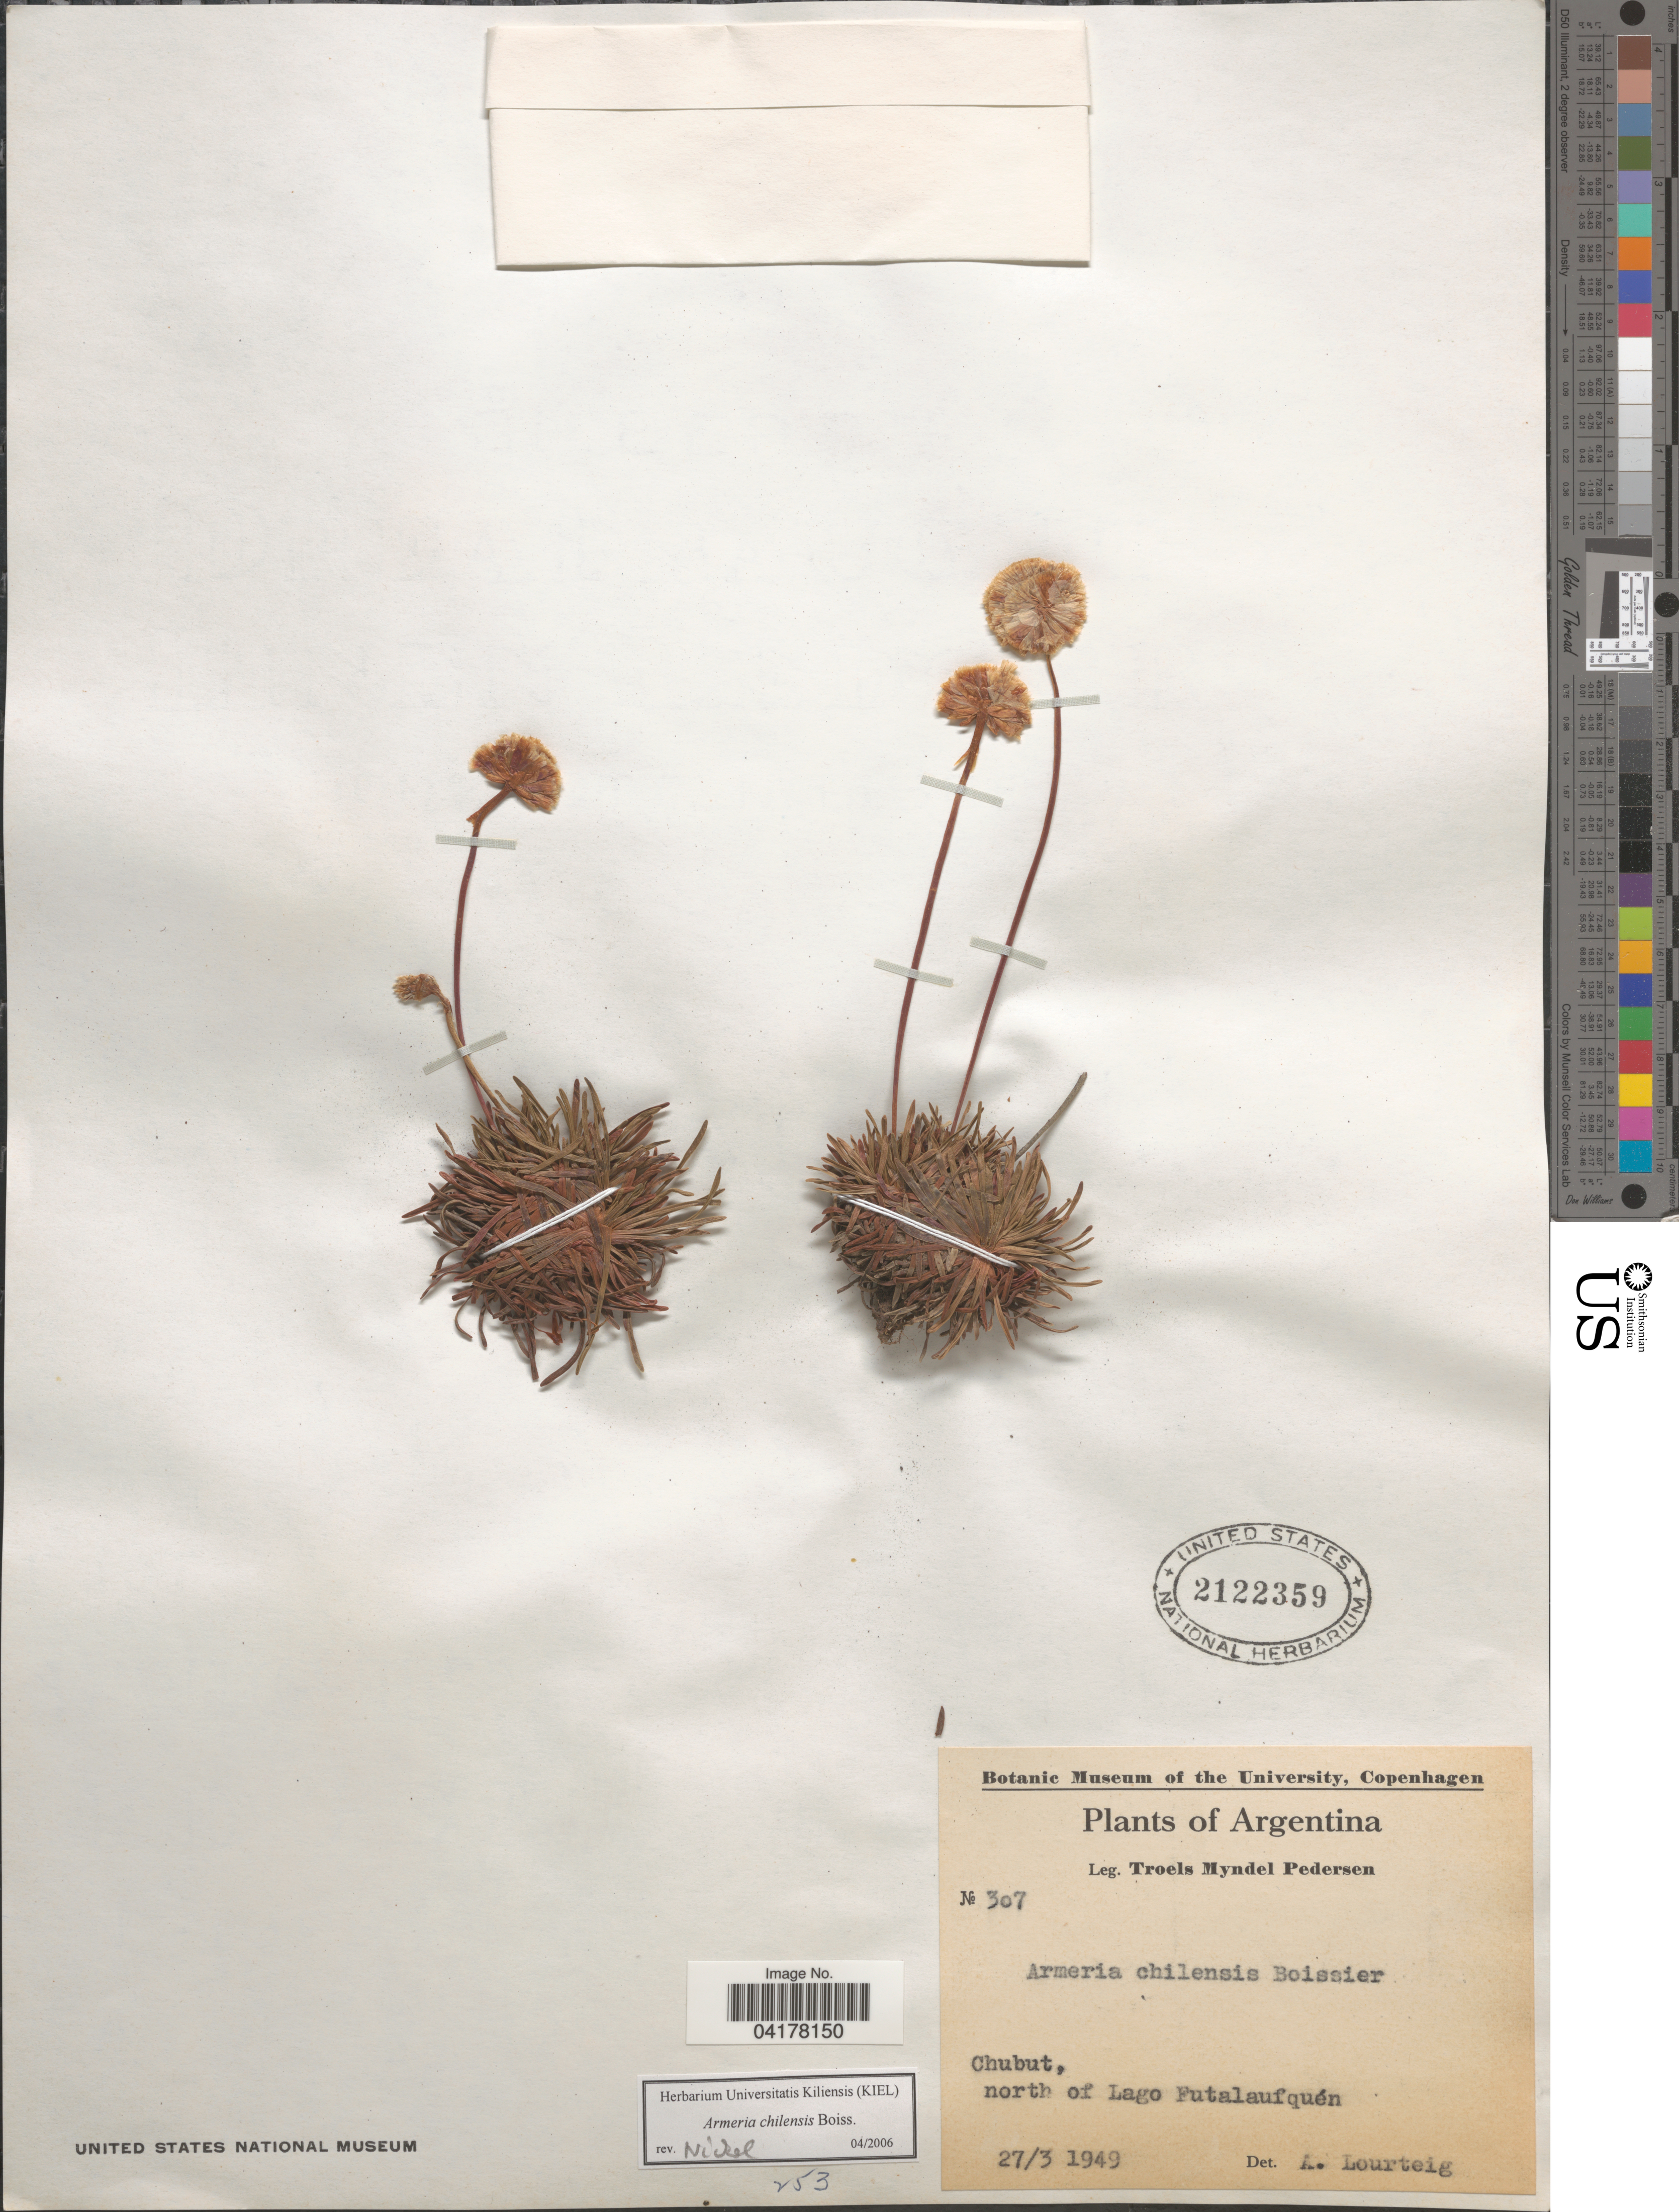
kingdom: Plantae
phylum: Tracheophyta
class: Magnoliopsida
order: Caryophyllales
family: Plumbaginaceae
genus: Armeria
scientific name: Armeria maritima subsp. andina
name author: (Poepp. ex Boiss.) D.M. Moore & H.O. Yates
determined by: Strong, M. T., (US), Smithsonian Institution - National Museum of Natural History (UNITED STATES)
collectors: T. Pederson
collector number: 307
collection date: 1949-03-27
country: Argentina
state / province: Chubut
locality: North of Lago Futalaufquén.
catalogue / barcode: US 2122359